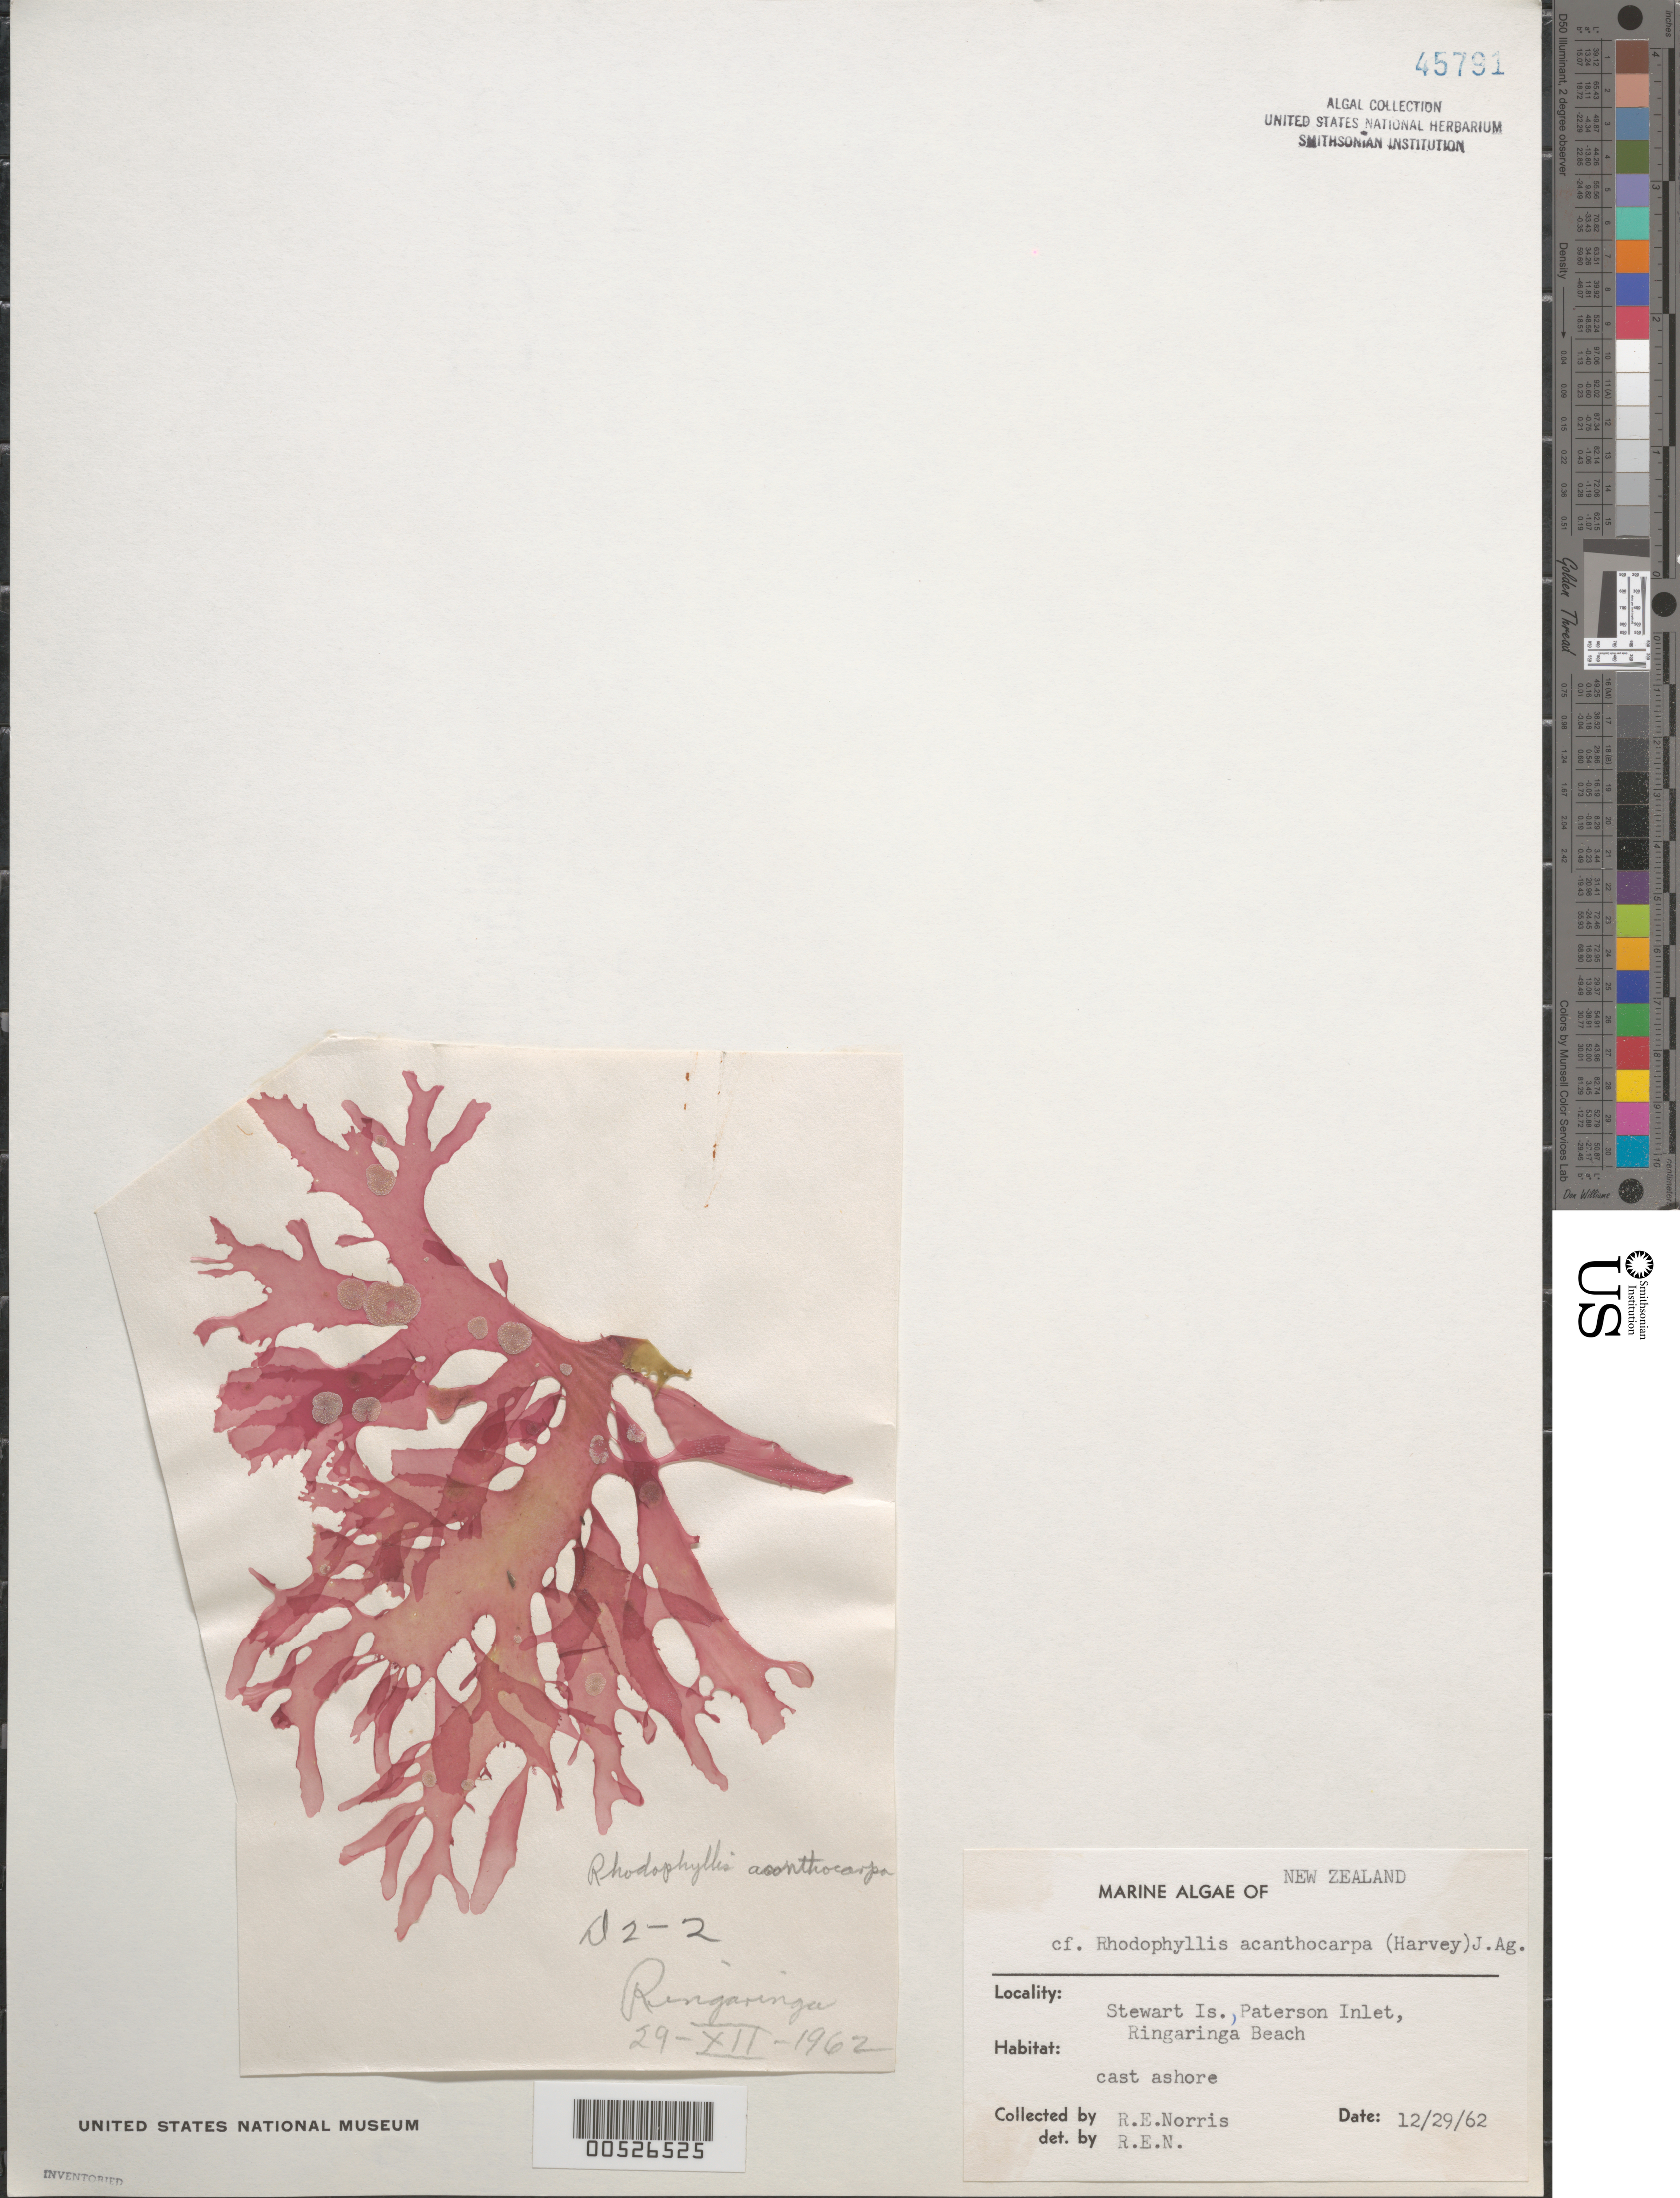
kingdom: Plantae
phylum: Rhodophyta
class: Florideophyceae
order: Gigartinales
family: Cystocloniaceae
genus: Rhodophyllis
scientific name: Rhodophyllis centrocarpa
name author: (Montagne) M.J. Wynne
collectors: R. E. Norris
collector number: D2-2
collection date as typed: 29 Dec 1962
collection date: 1962-12-29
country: New Zealand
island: Stewart Island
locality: Ringaringa Beach, Paterson Inlet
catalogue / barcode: US 45791